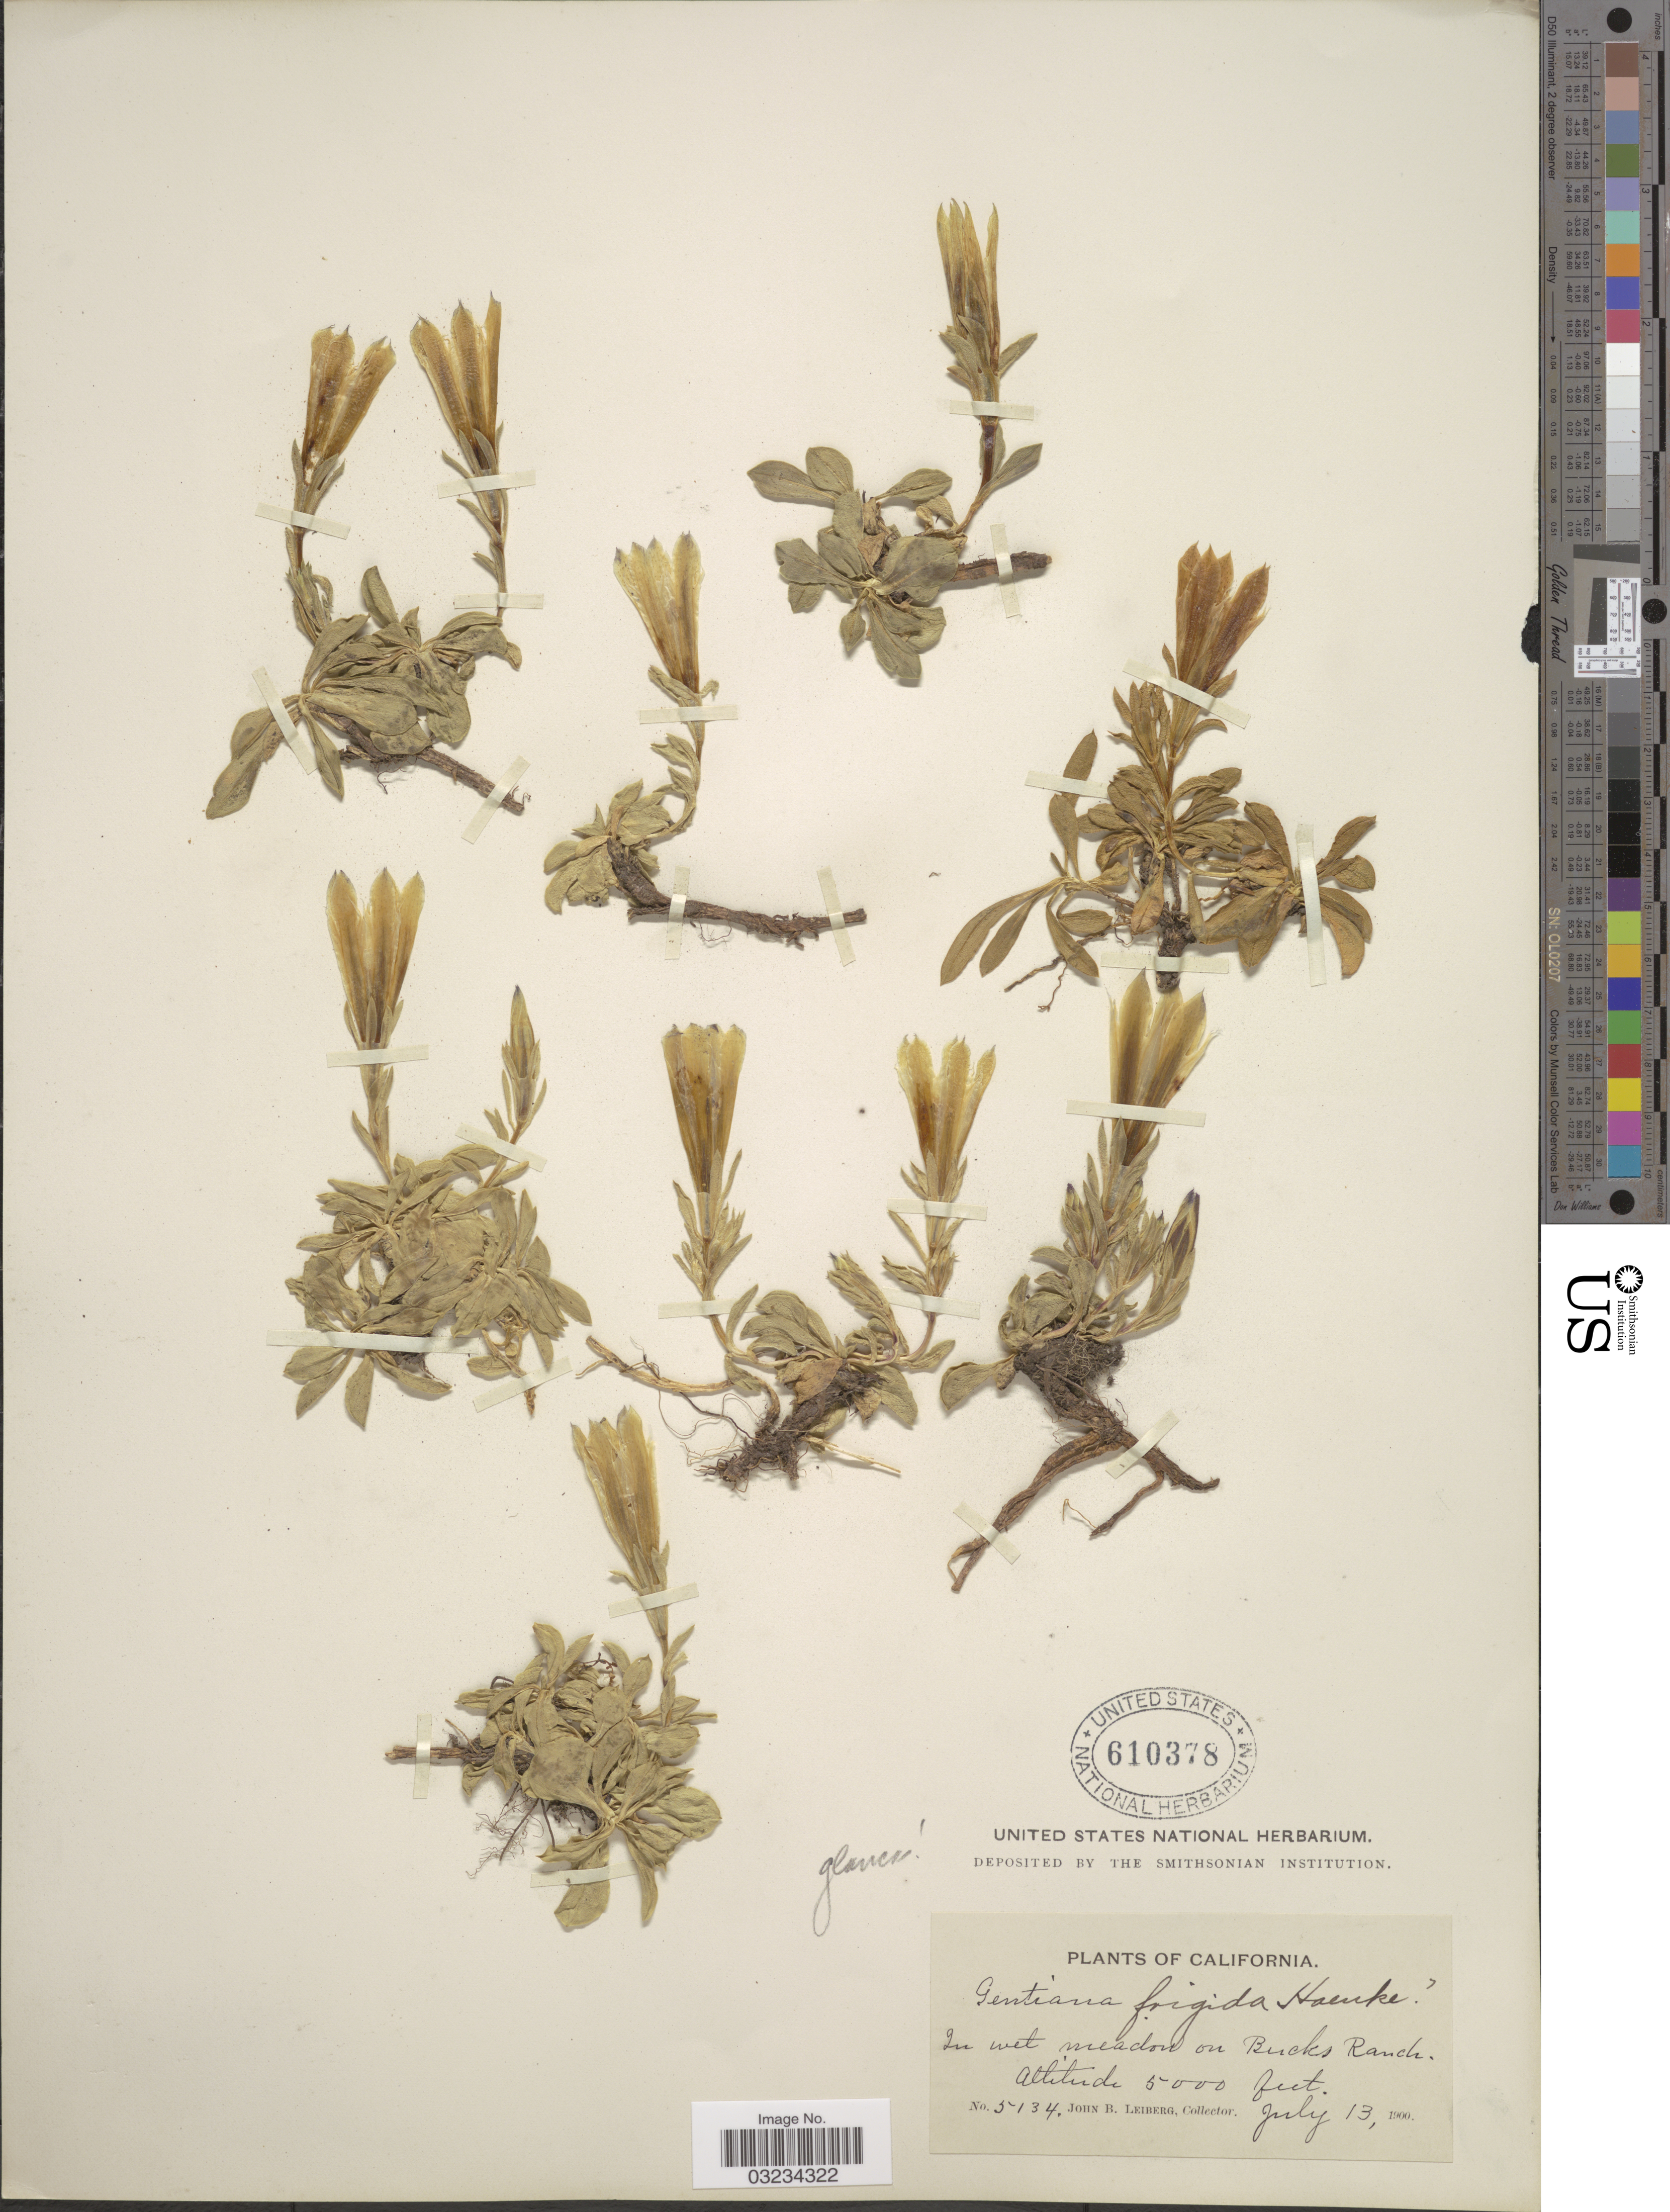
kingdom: Plantae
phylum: Tracheophyta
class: Magnoliopsida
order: Gentianales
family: Gentianaceae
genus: Gentiana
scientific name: Gentiana glauca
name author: Pall.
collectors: J. B. Leiberg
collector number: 5134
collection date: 1900-07-13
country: United States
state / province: California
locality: On Bucks Ranch.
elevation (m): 1524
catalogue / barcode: US 610378